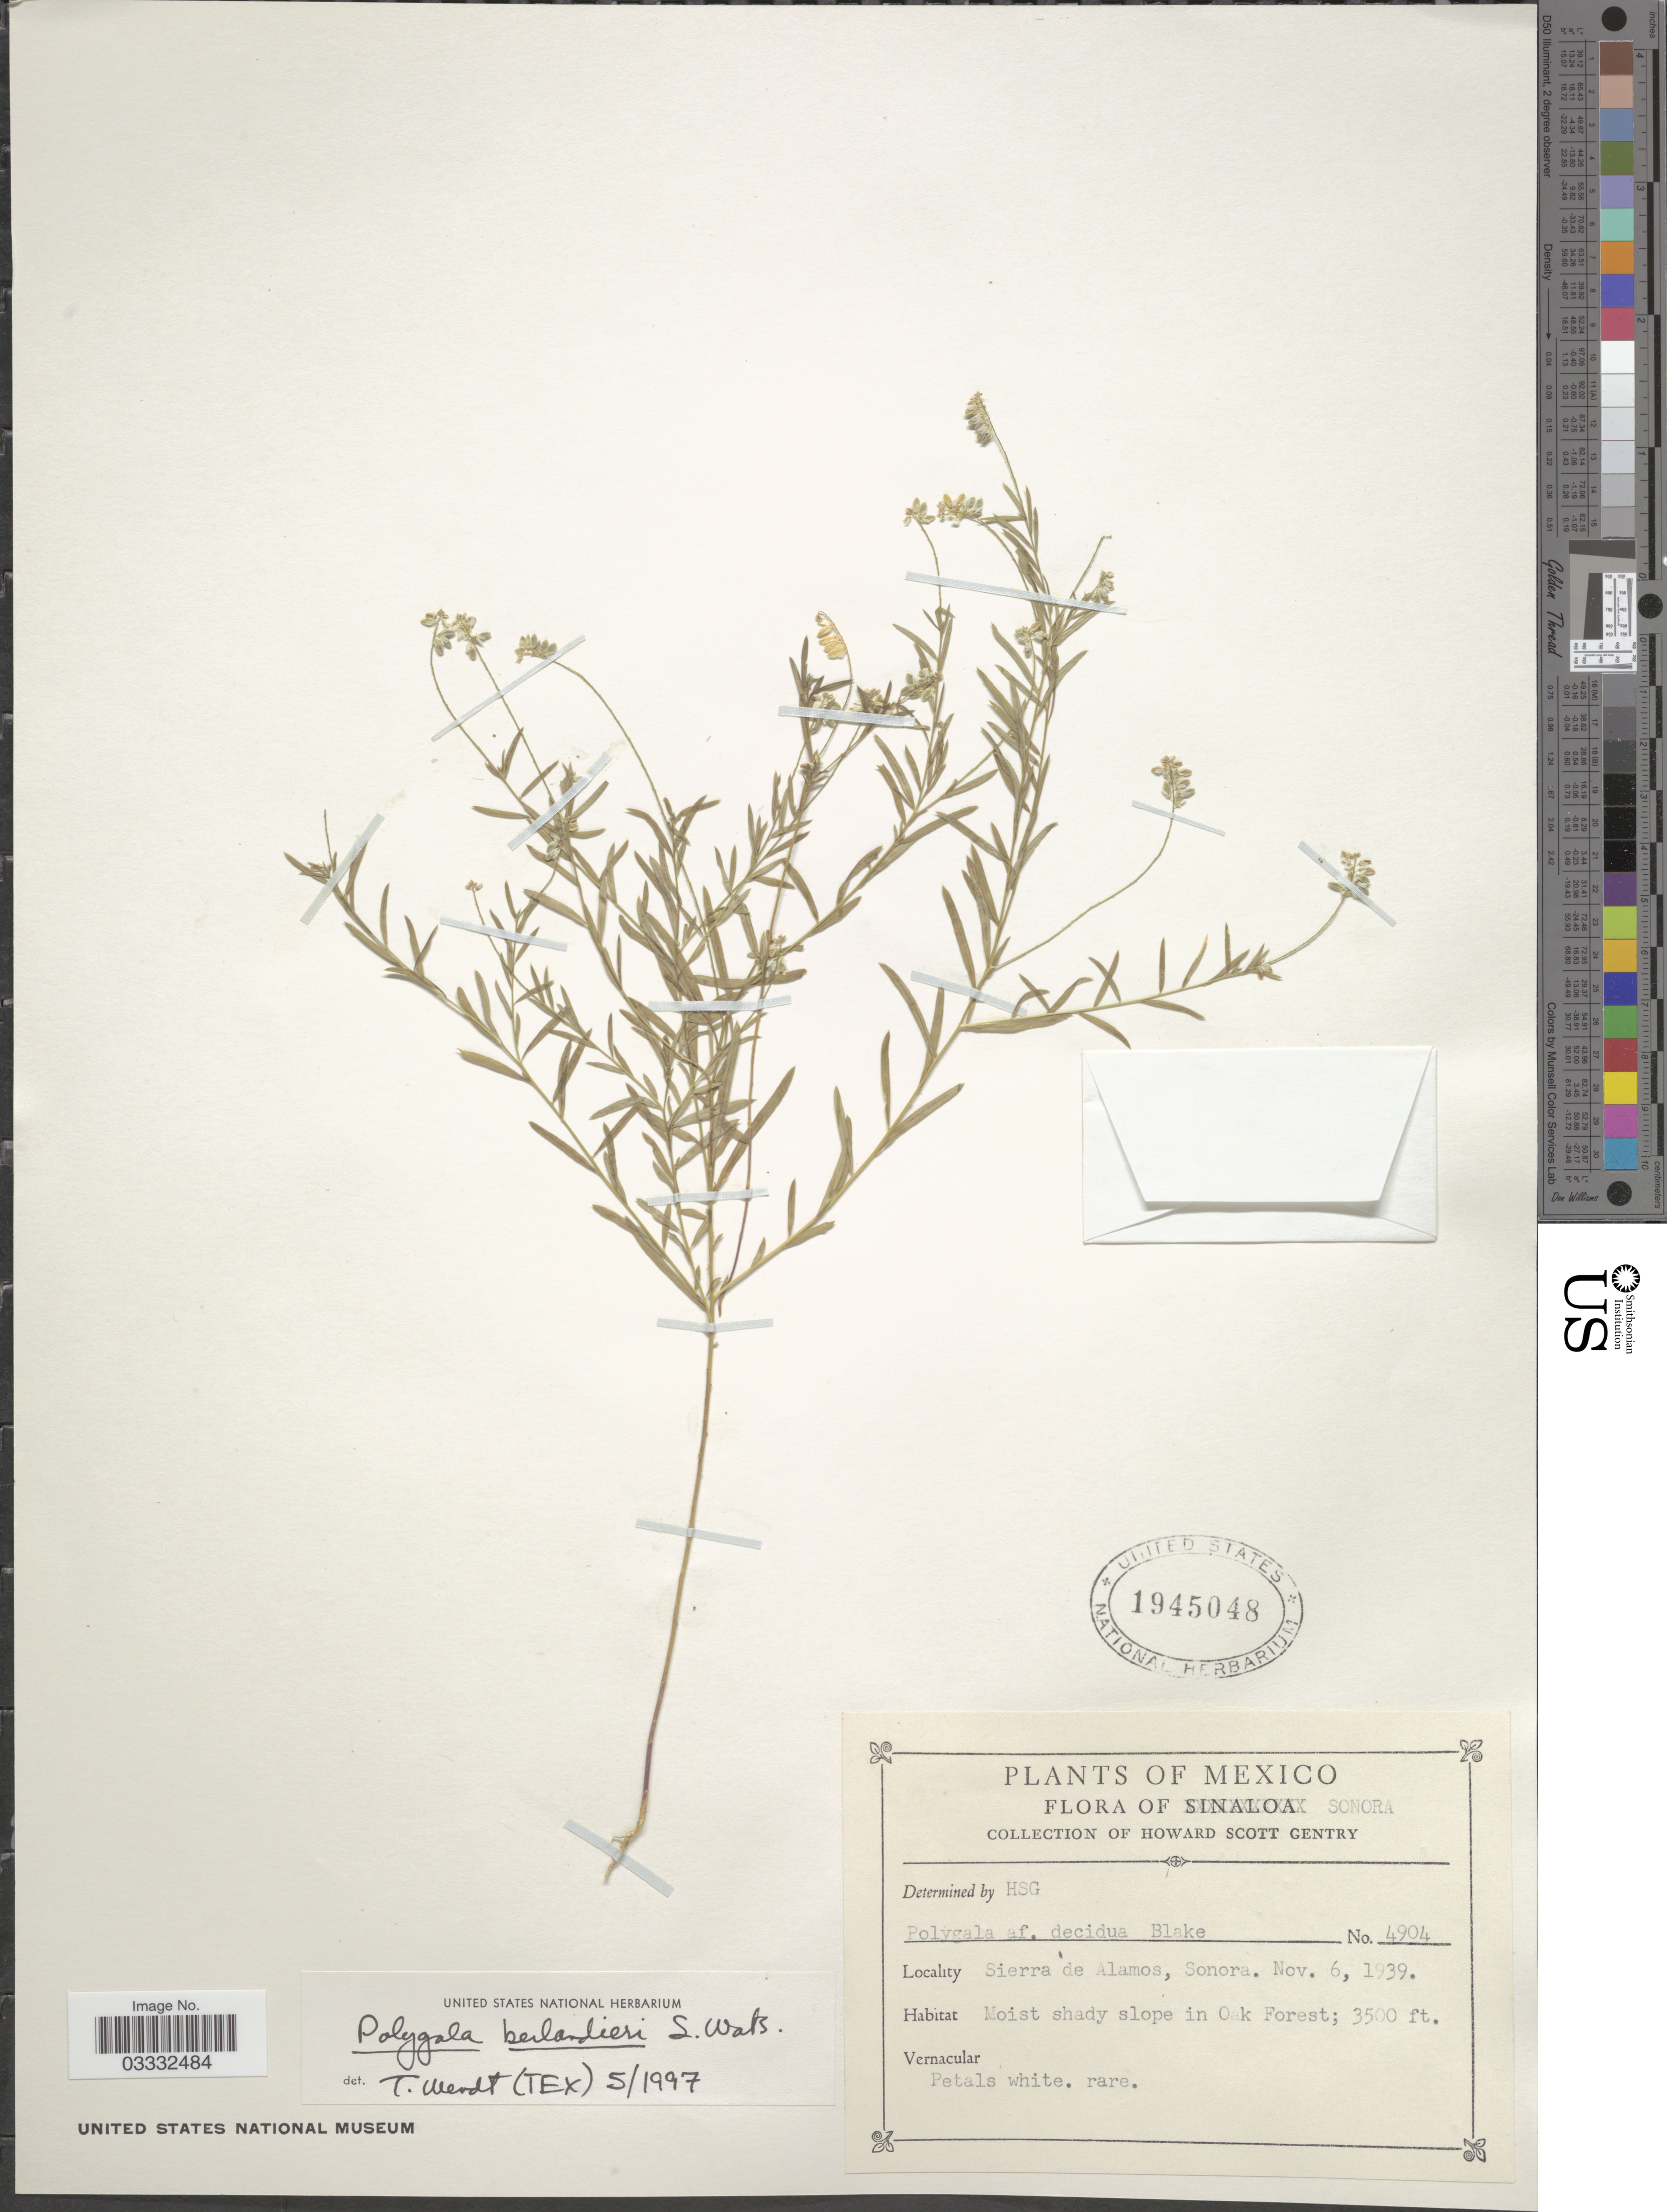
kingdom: Plantae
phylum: Tracheophyta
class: Magnoliopsida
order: Fabales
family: Polygalaceae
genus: Polygala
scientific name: Polygala berlandieri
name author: S. Watson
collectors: H. S. Gentry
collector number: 4904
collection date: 1939-11-06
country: Mexico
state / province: Sonora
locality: Sierra de Alamos.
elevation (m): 1067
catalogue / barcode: US 1945048